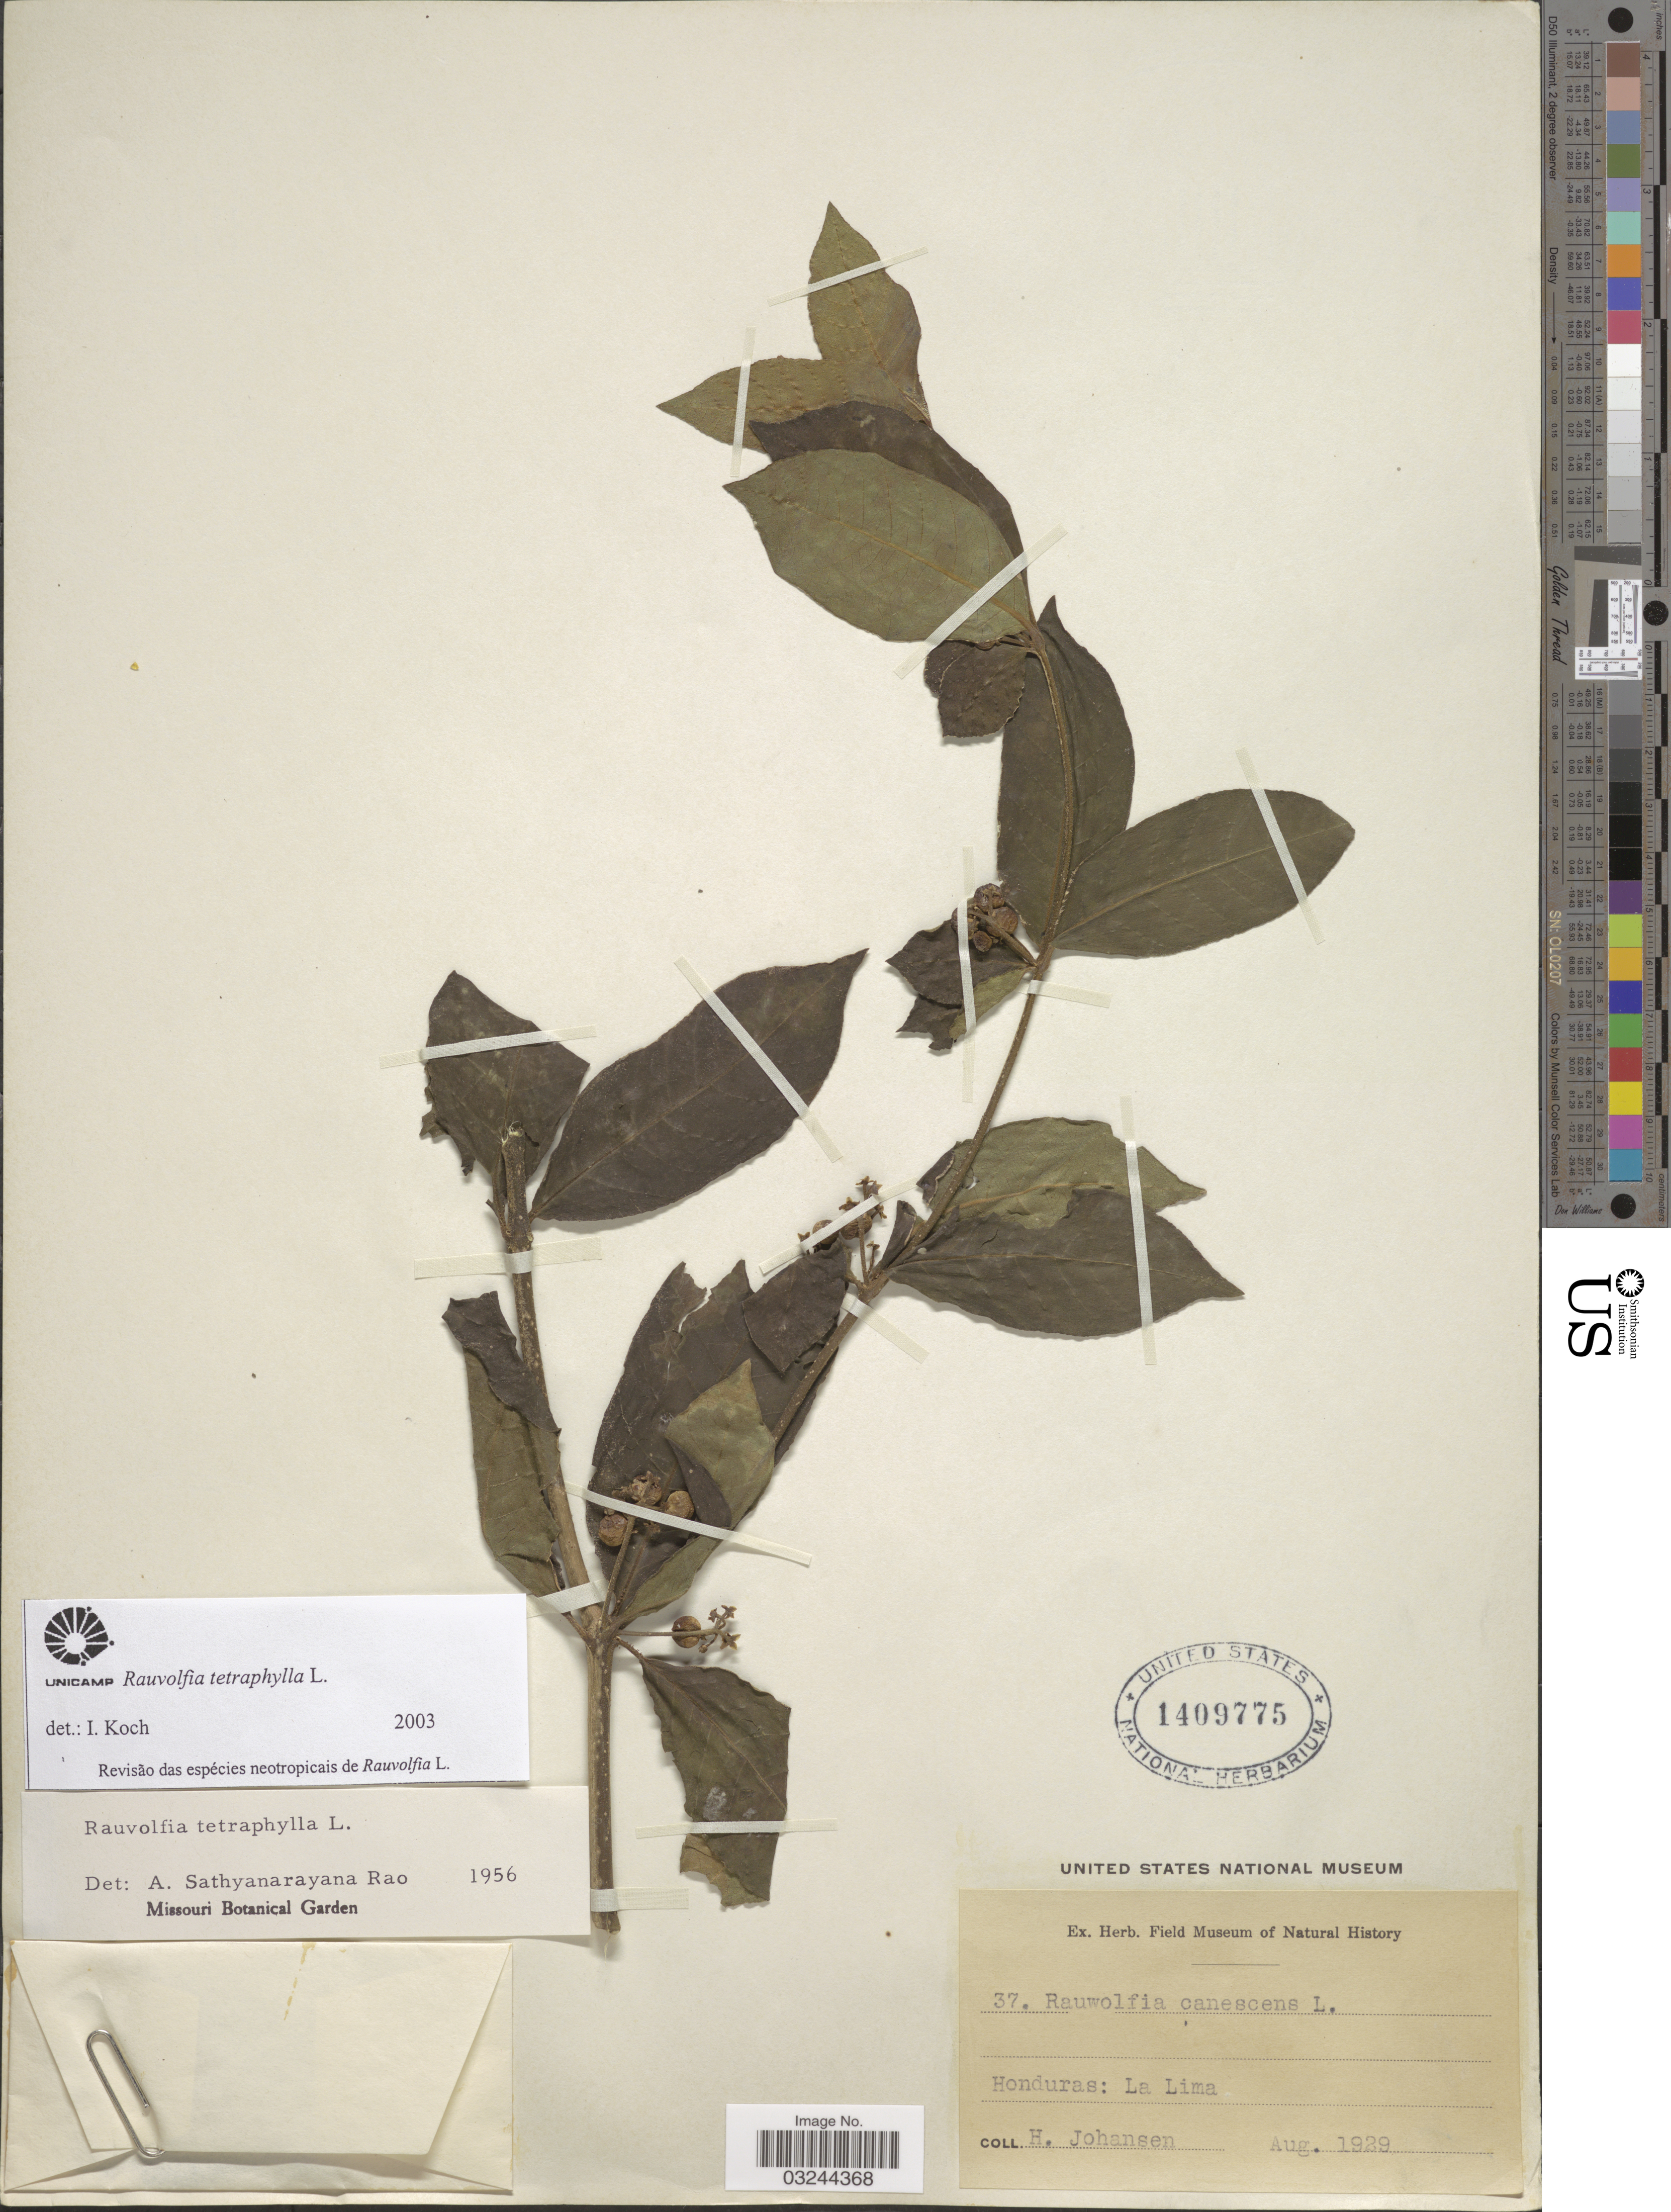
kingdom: Plantae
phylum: Tracheophyta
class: Magnoliopsida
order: Gentianales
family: Apocynaceae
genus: Rauvolfia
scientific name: Rauvolfia tetraphylla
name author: L.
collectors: H. Johansen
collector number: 37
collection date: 1929-08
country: Honduras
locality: La Lima.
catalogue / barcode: US 1409775